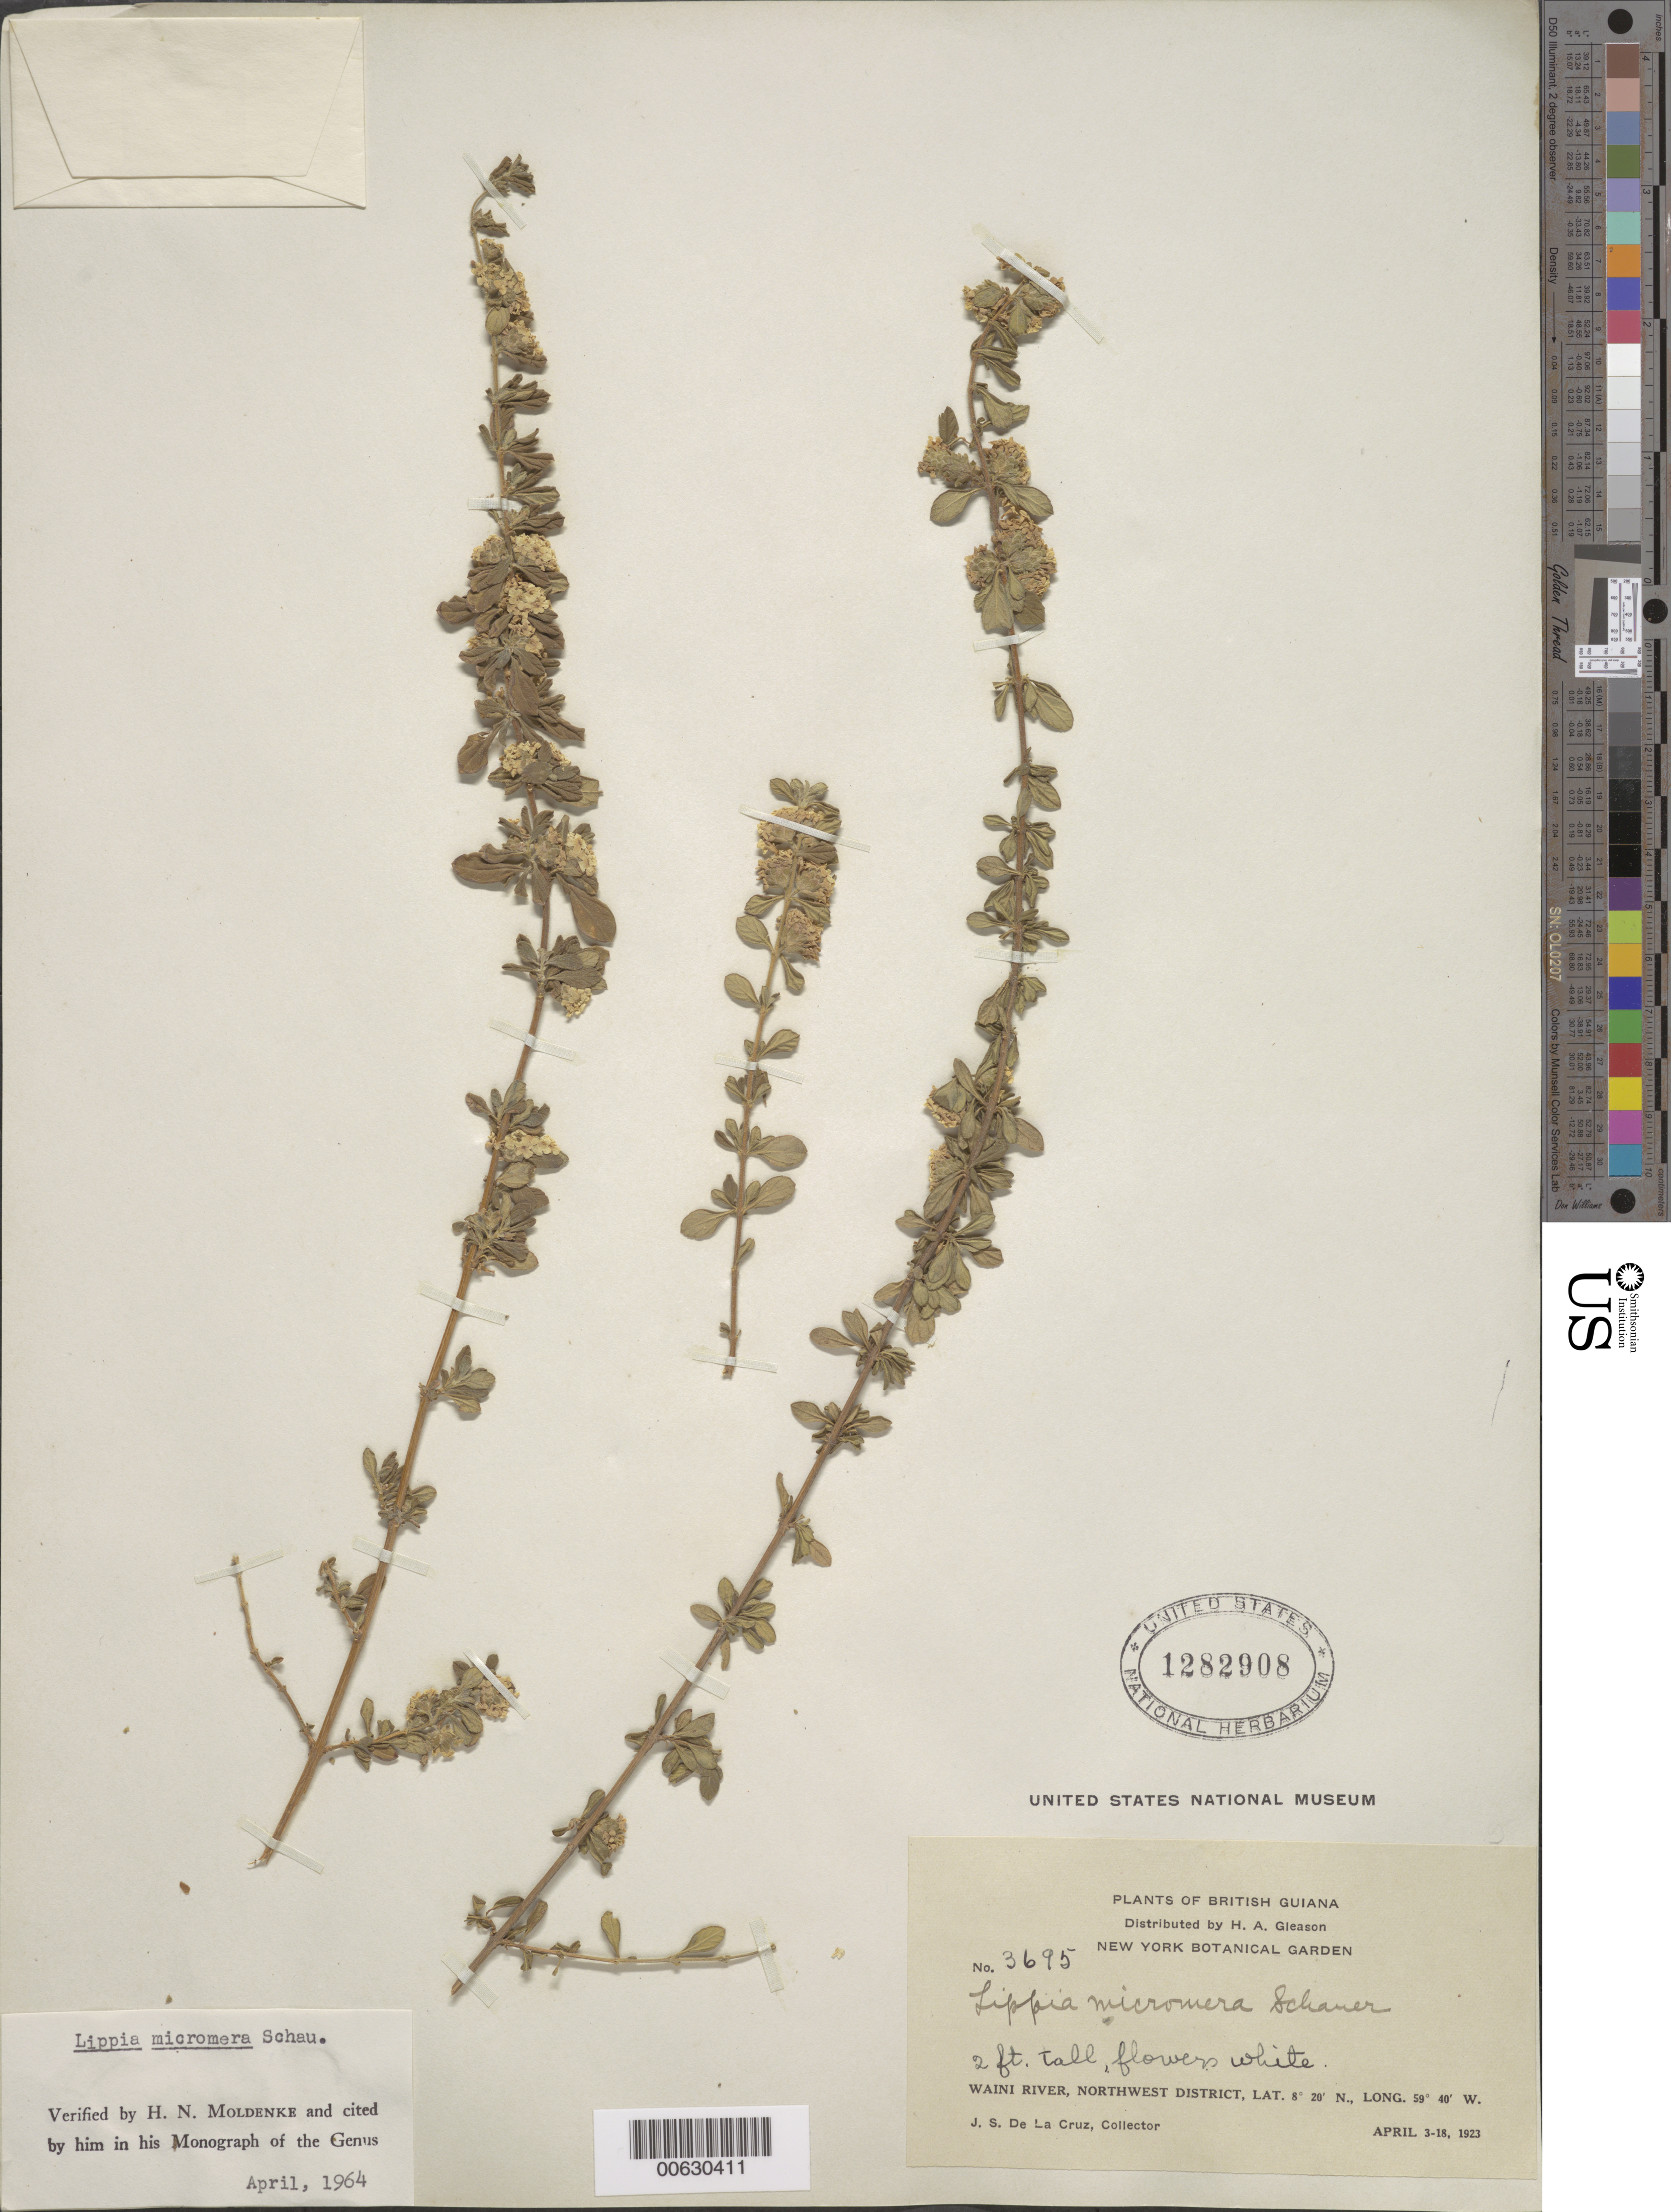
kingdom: Plantae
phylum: Tracheophyta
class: Magnoliopsida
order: Lamiales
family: Verbenaceae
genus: Lippia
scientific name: Lippia micromera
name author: Schauer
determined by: Moldenke, H. N.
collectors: J. S. de la Cruz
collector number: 3695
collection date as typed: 3-Apr-23 to 18-Apr-23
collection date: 1923-04-03/1923-04-18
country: Guyana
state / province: Barima-Waini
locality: Waini R., NW District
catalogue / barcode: US 1282908